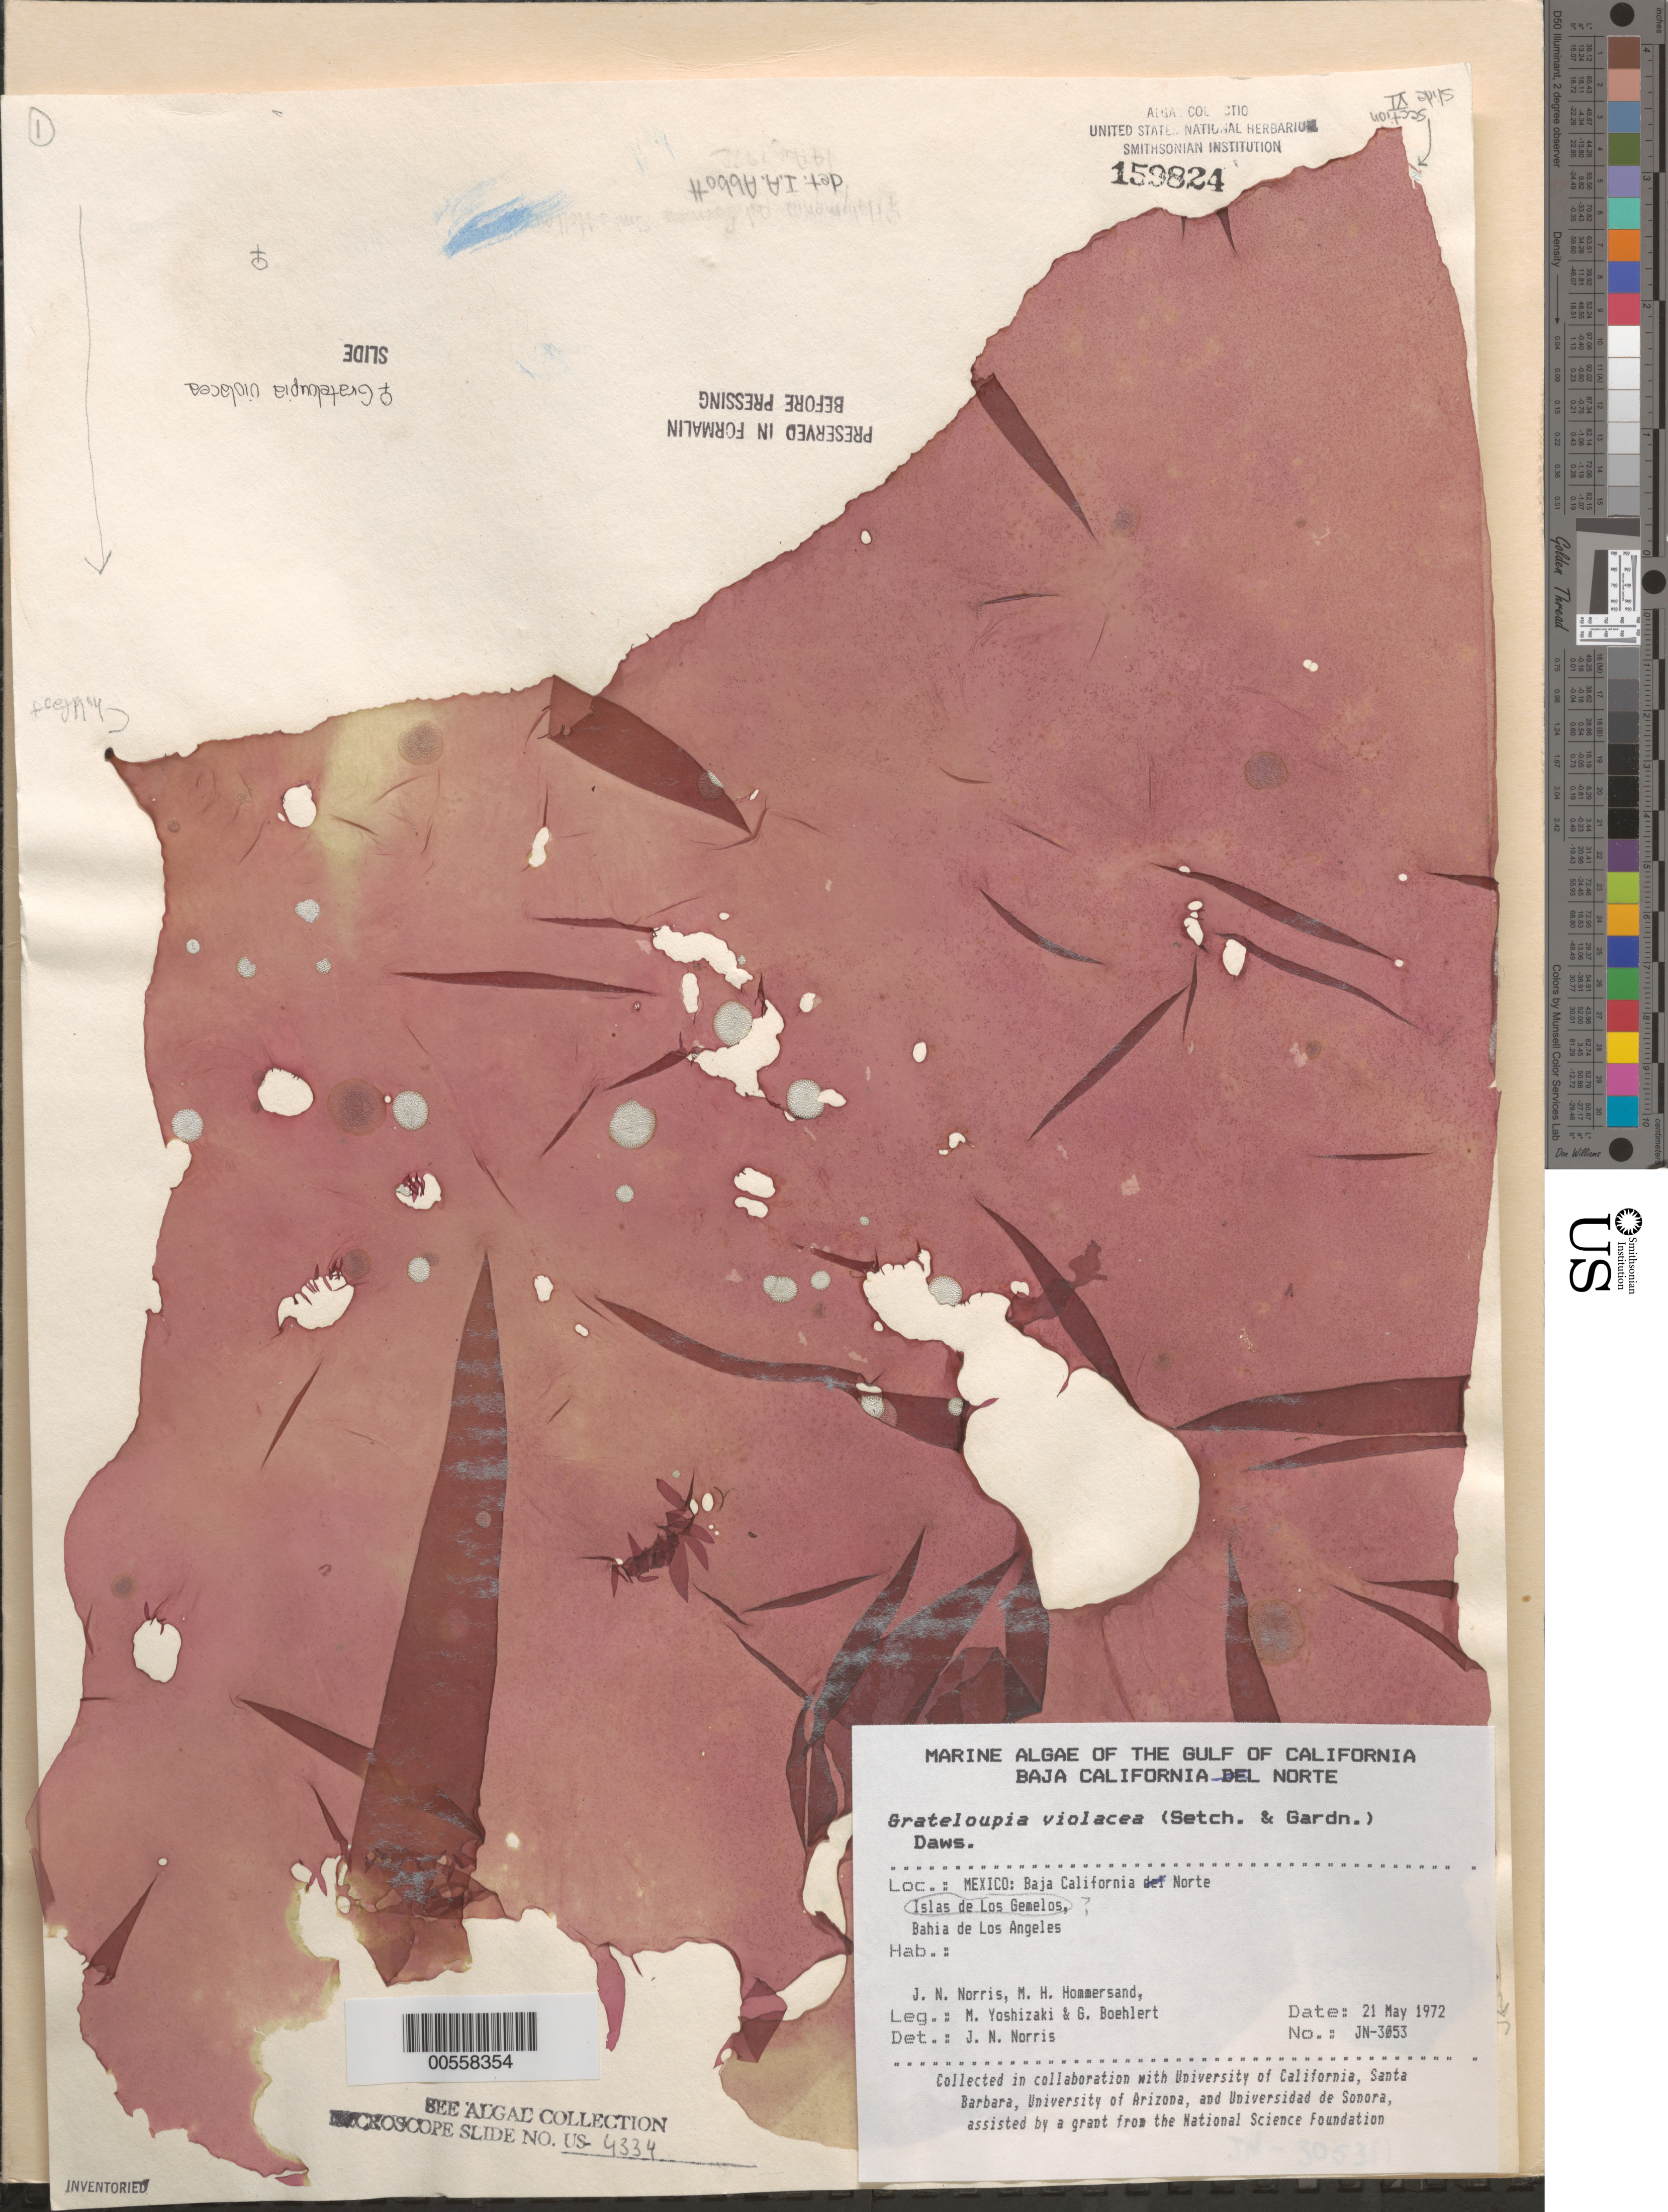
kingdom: Plantae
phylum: Rhodophyta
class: Florideophyceae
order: Halymeniales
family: Halymeniaceae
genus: Grateloupia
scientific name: Grateloupia violacea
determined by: Norris, James N.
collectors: J. N. Norris, M. H. Hommersand, M. Yoshizaki & G. Boehlert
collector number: JN-3053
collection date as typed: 22 May 1972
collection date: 1972-05-22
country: Mexico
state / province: Baja California Norte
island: Isla de Los Gemelitos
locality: Bahia de los Angeles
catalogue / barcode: US 159824